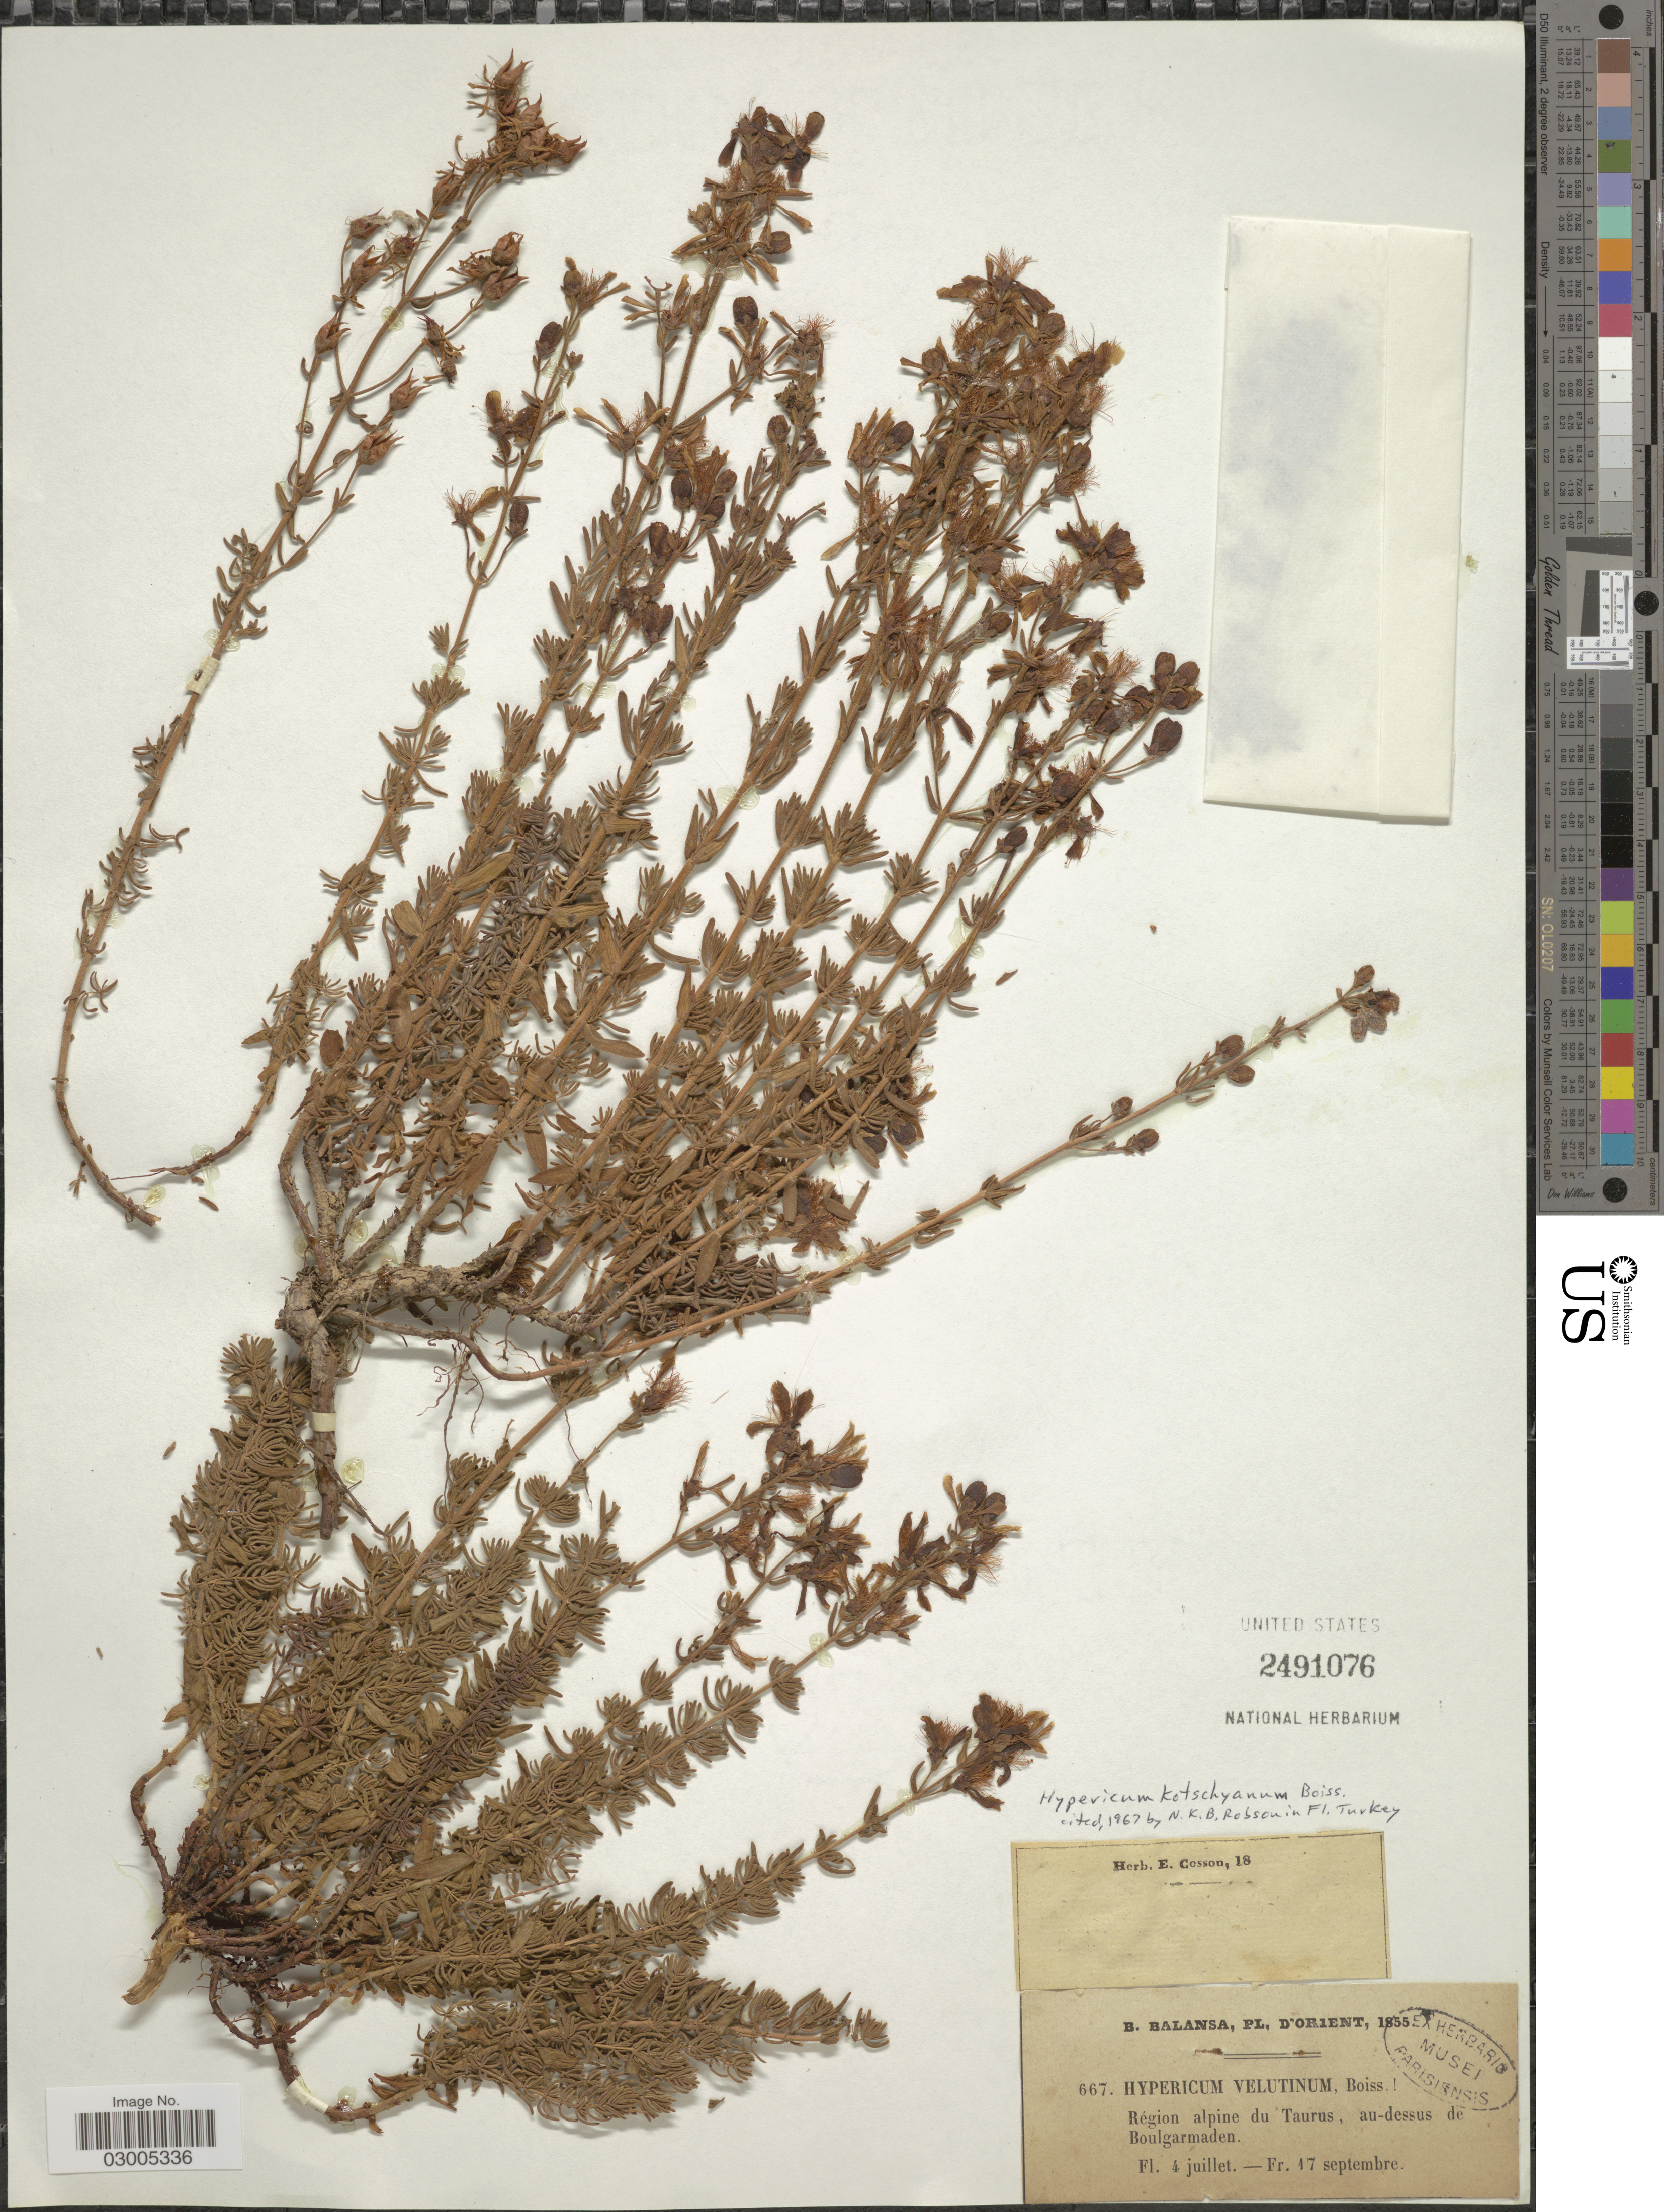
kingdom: Plantae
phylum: Tracheophyta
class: Magnoliopsida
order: Malpighiales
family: Hypericaceae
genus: Hypericum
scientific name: Hypericum kotschyanum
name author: Boiss.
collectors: B. Balansa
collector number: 667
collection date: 1855-07-04/1855-09-17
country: Turkey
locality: D'Orient. Région alpine du Taurus, au-dessus de Boulgarmaden.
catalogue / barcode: US 2491076